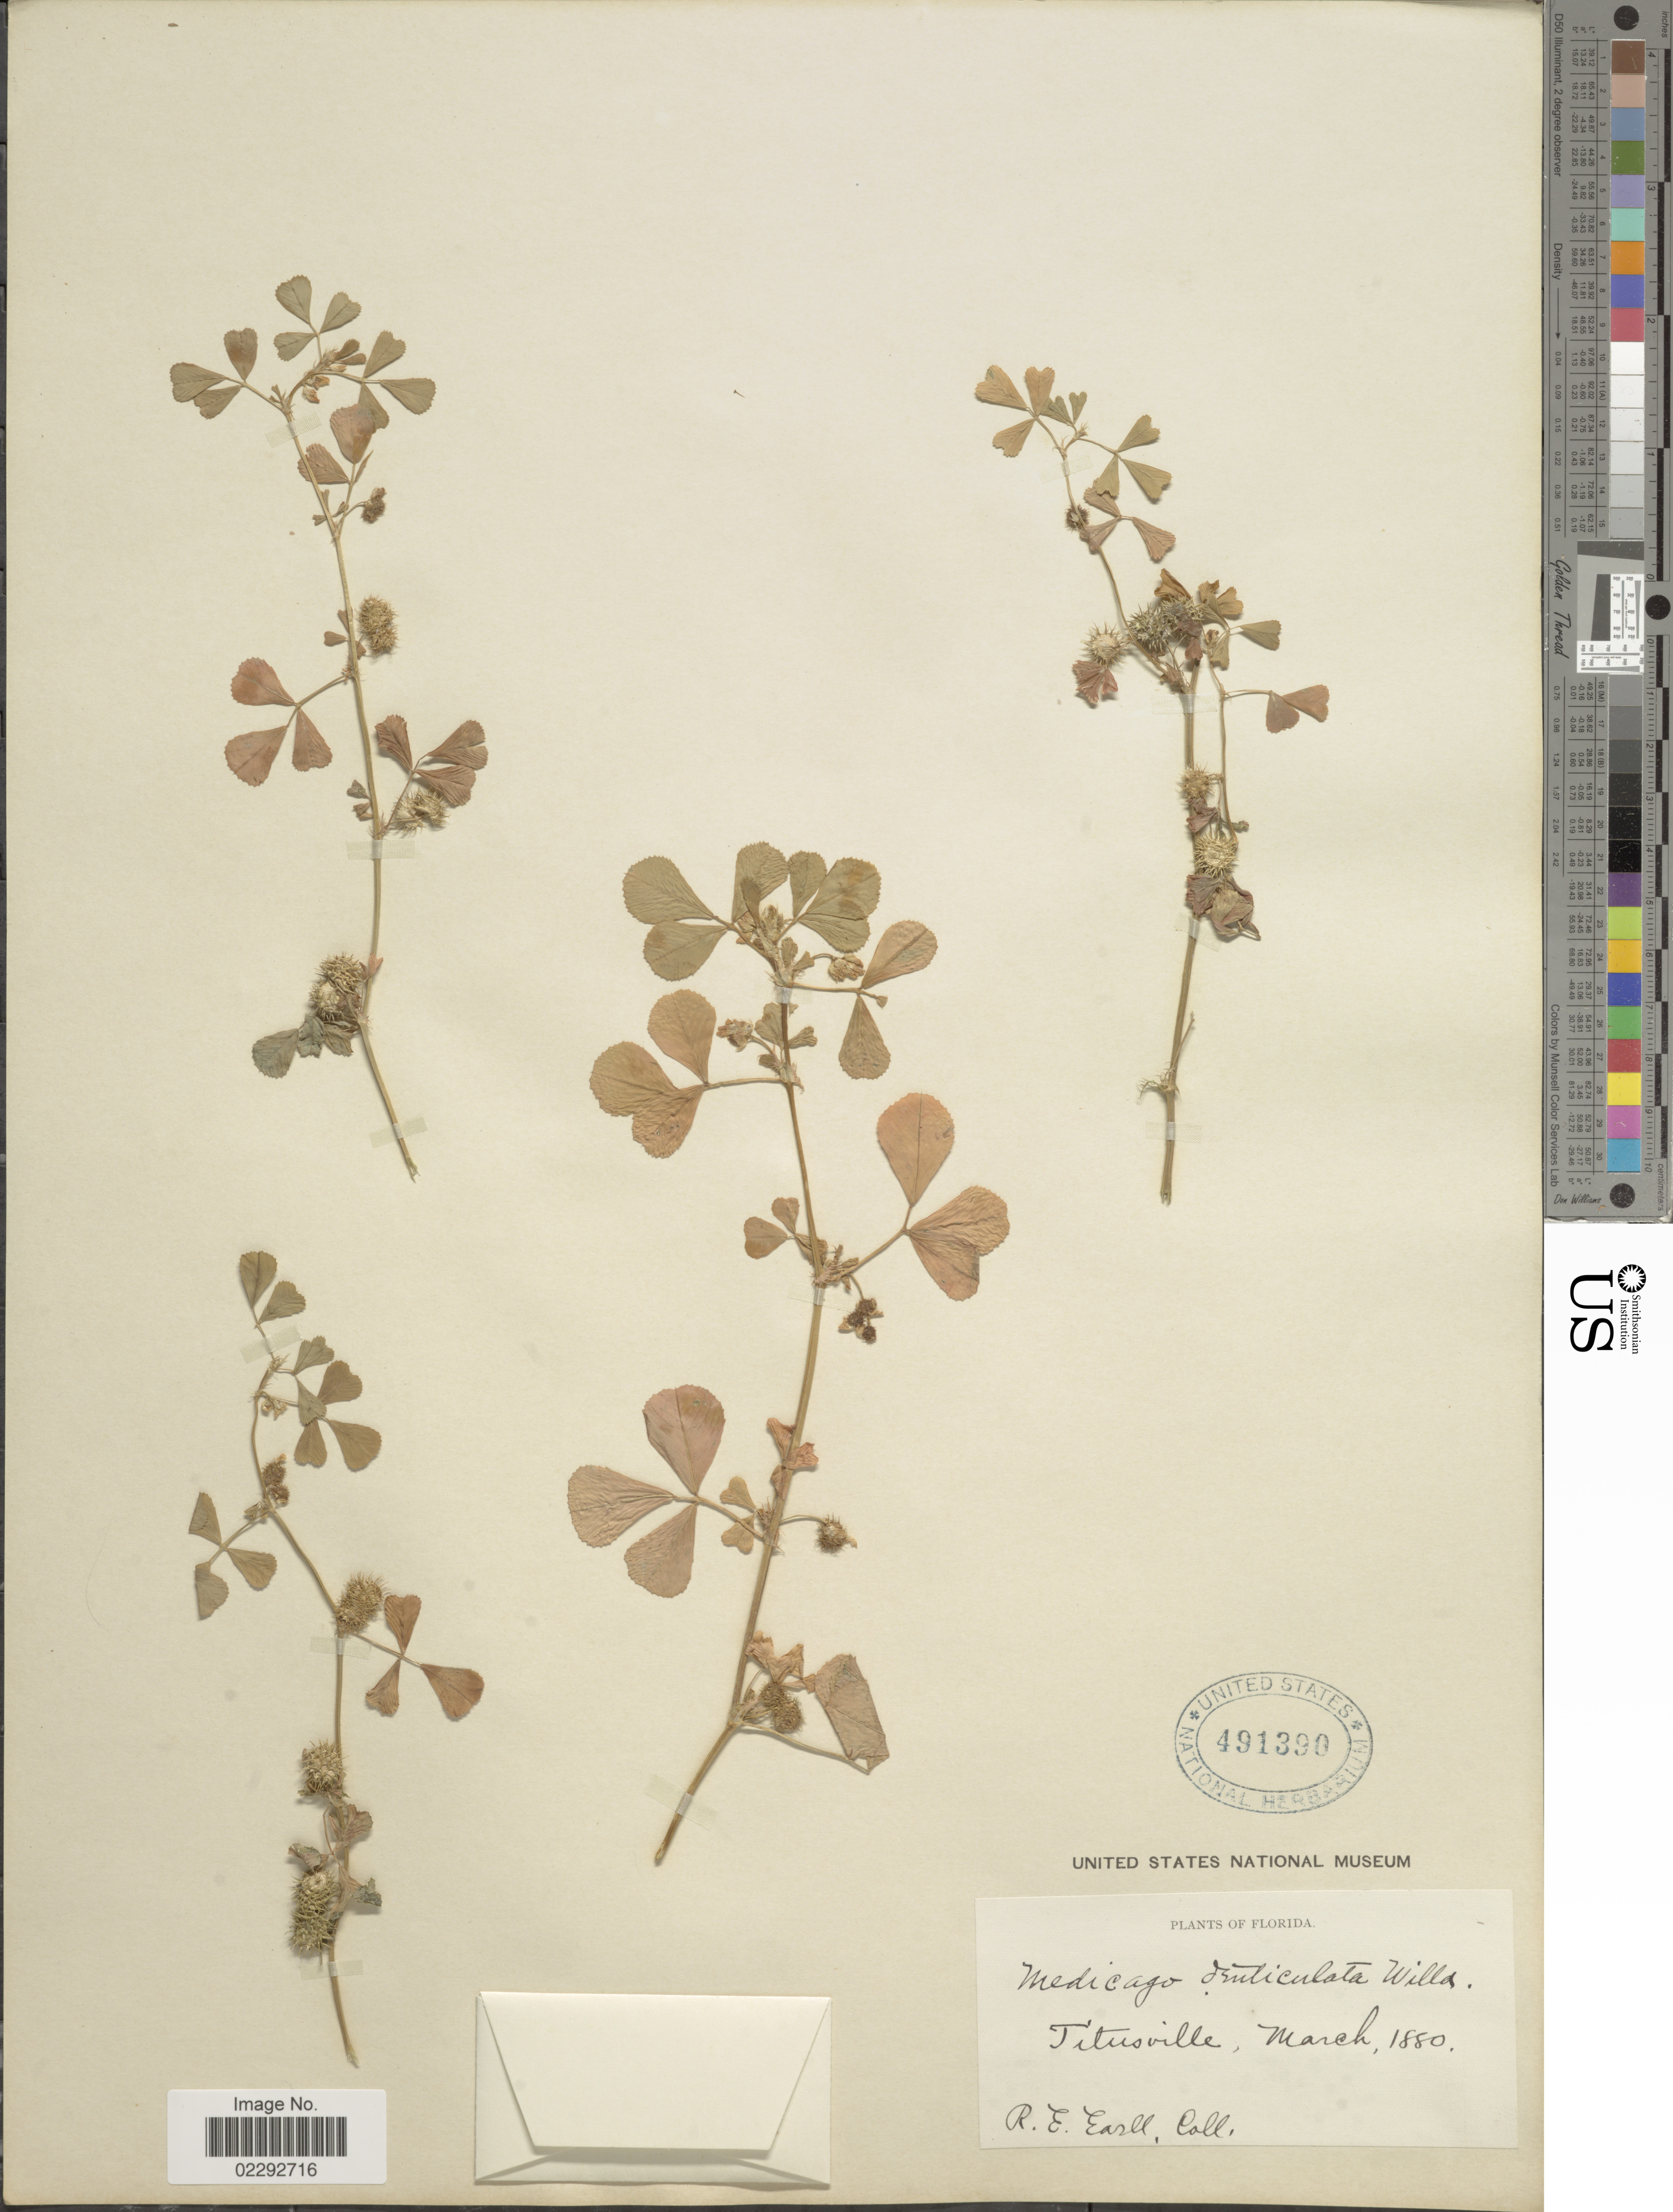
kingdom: Plantae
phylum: Tracheophyta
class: Magnoliopsida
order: Fabales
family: Fabaceae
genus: Medicago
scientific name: Medicago hispida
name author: Gaertn.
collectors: R. Earll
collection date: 1880-03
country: United States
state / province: Florida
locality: Titusville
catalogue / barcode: US 491390